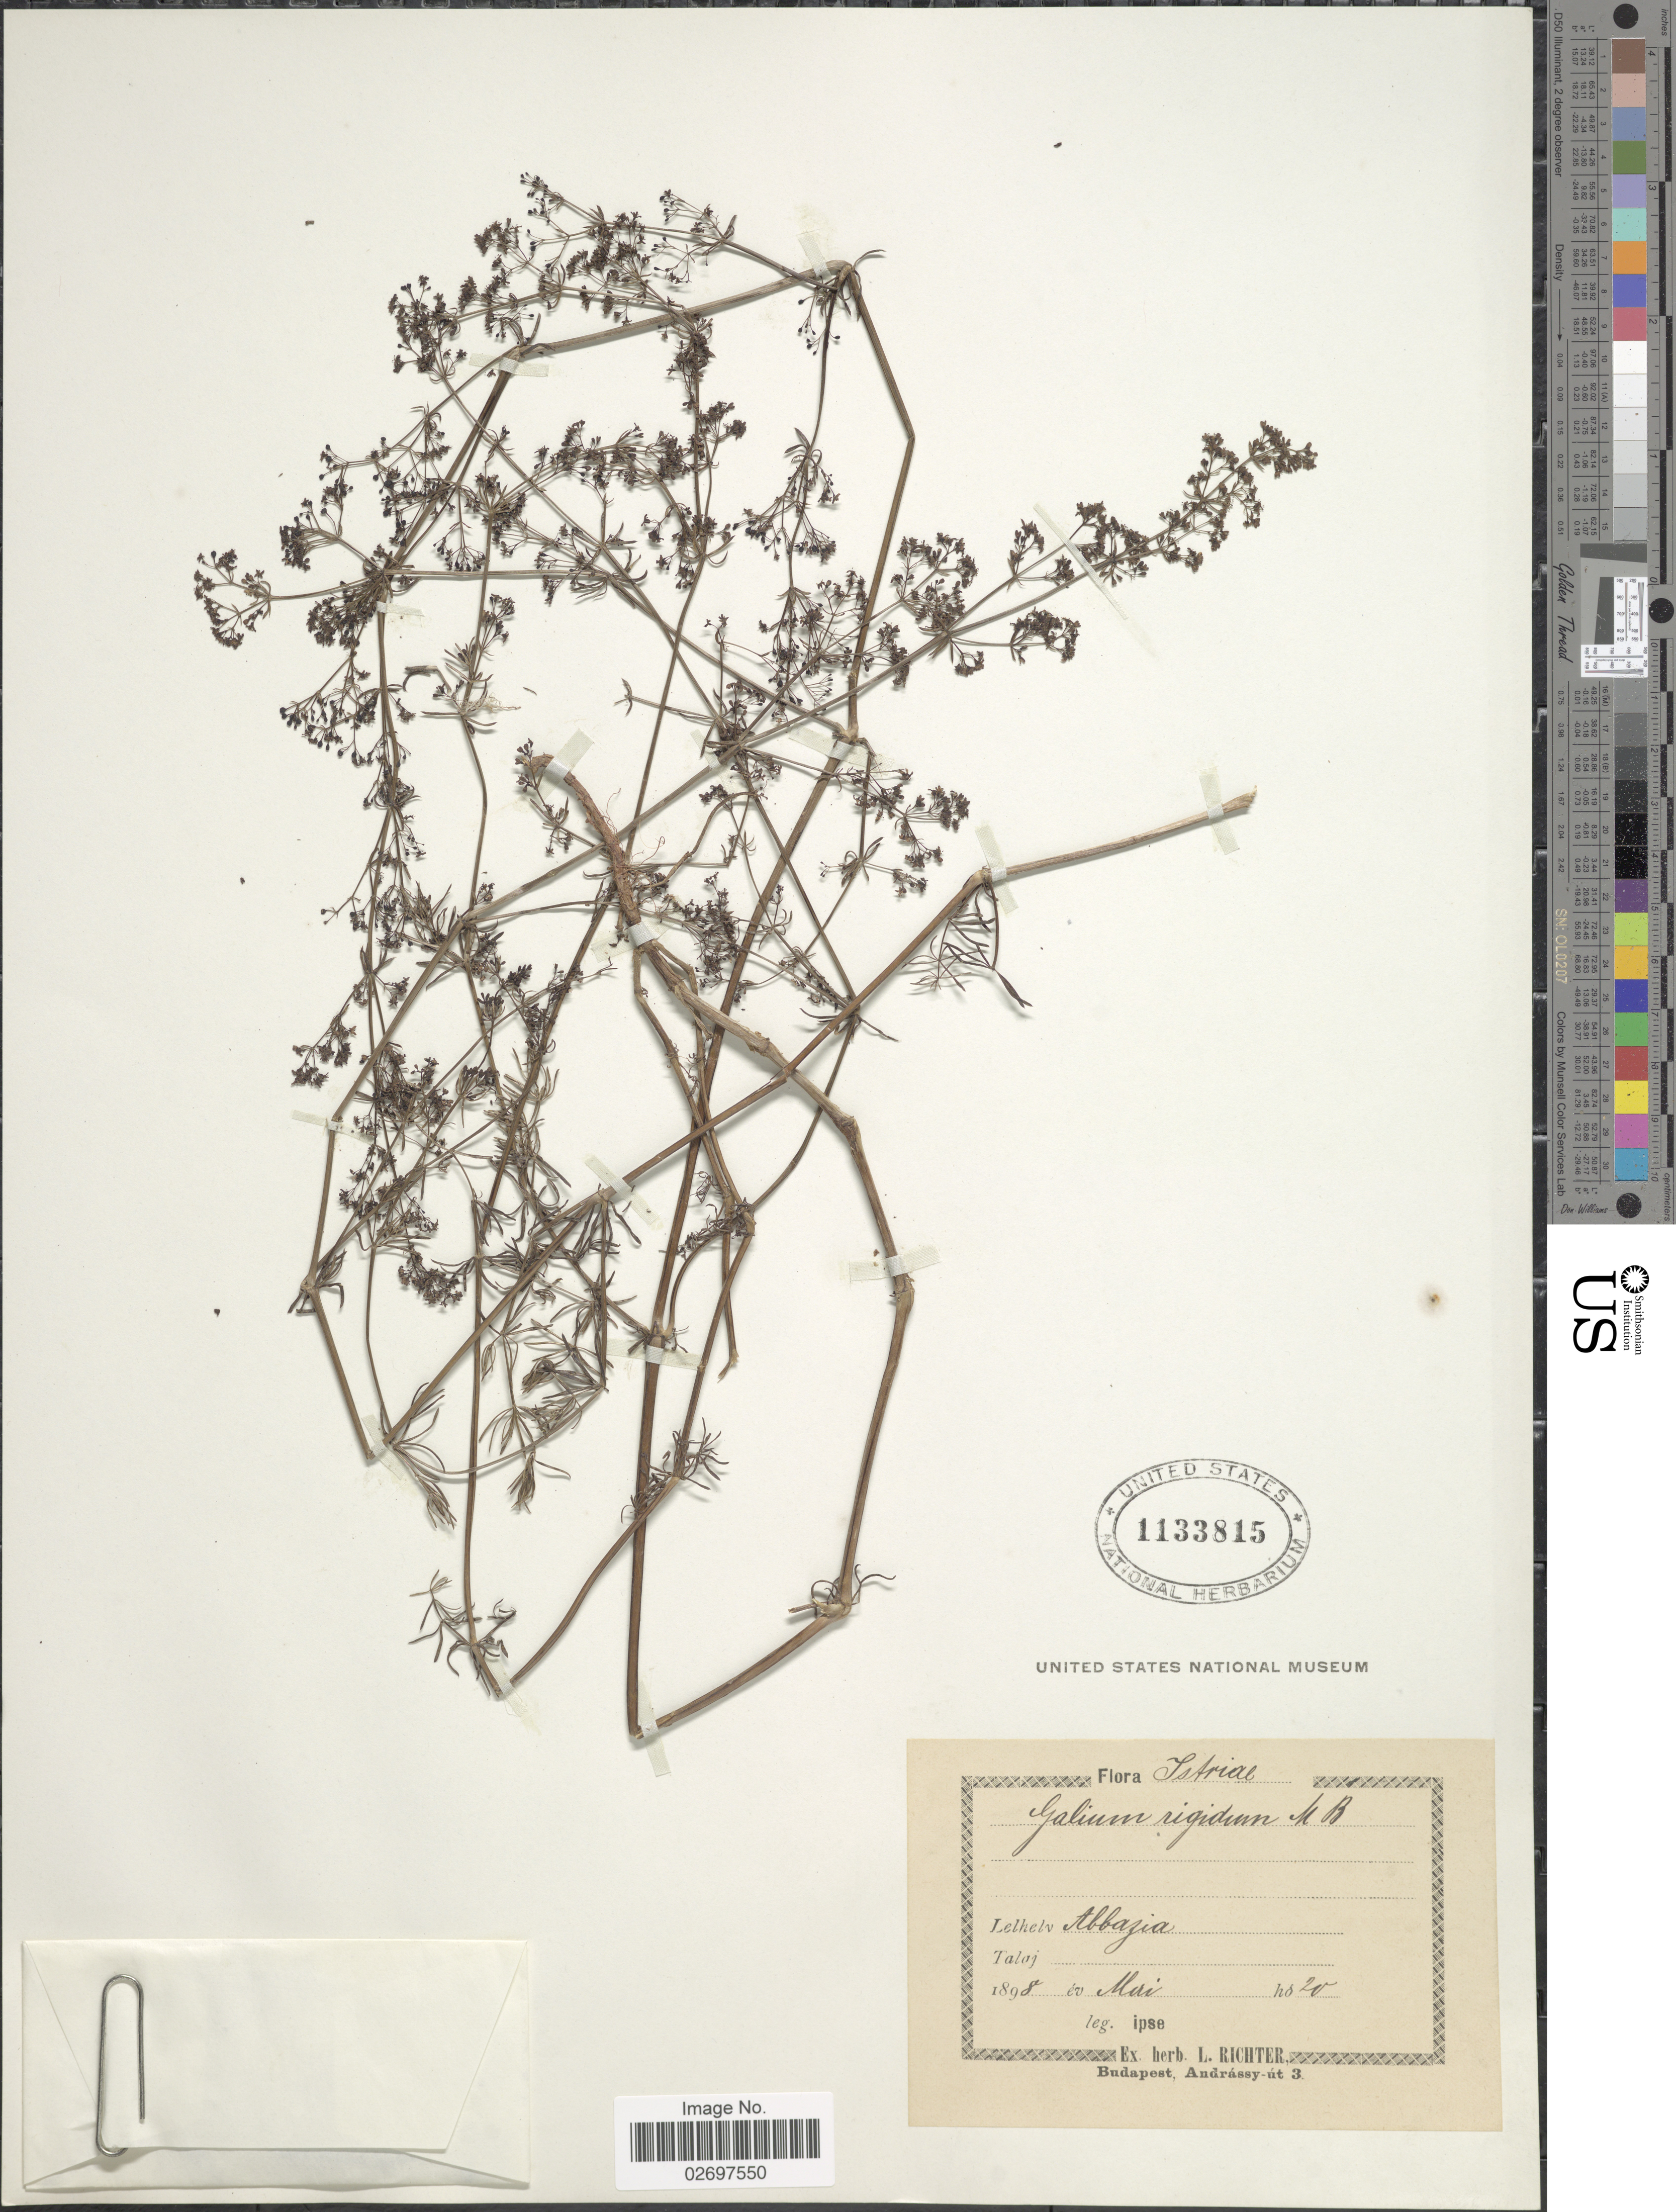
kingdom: Plantae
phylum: Tracheophyta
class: Magnoliopsida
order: Gentianales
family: Rubiaceae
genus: Galium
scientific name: Galium rigidum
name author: Vill.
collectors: L. Richter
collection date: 1898-05-20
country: Croatia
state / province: Istria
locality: Abbazia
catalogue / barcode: US 1133815